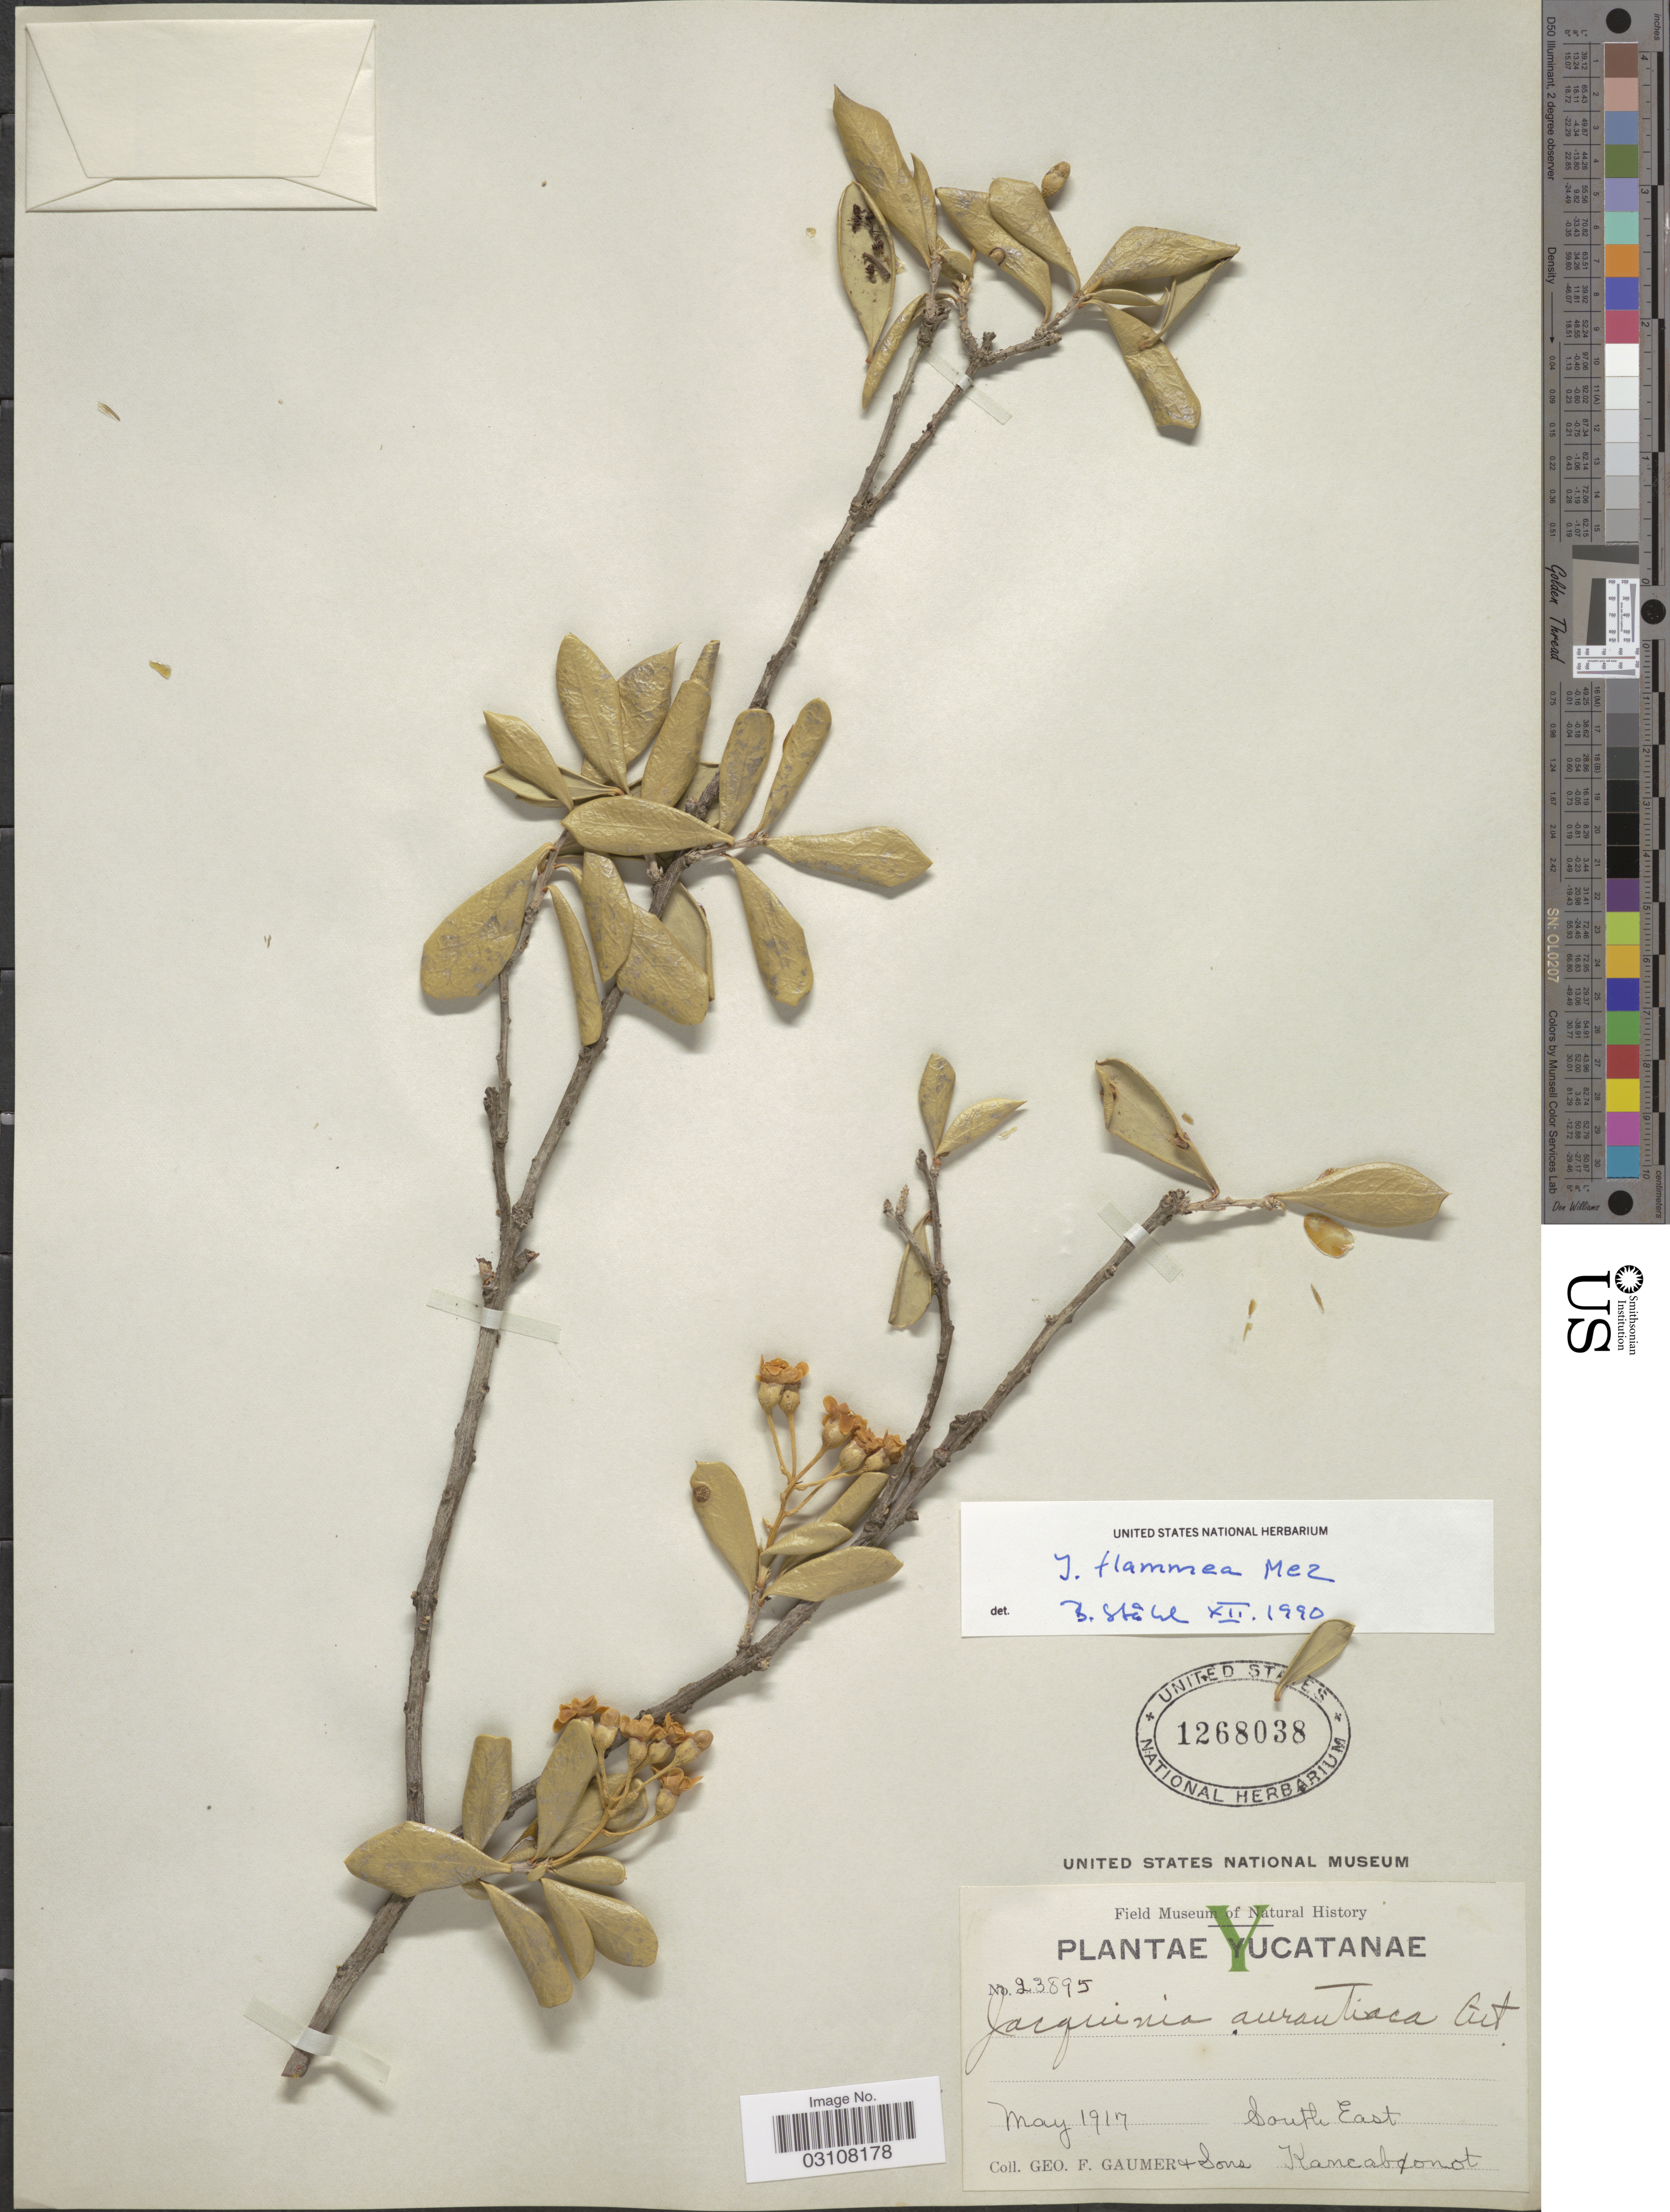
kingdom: Plantae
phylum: Tracheophyta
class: Magnoliopsida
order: Ericales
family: Primulaceae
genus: Jacquinia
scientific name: Jacquinia flammea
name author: Millsp. ex Mez in Engl.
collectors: G. F. Gaumer & Sons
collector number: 23895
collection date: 1917-05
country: Mexico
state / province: Yucatán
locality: South East, Kancabonot.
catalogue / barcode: US 1268038